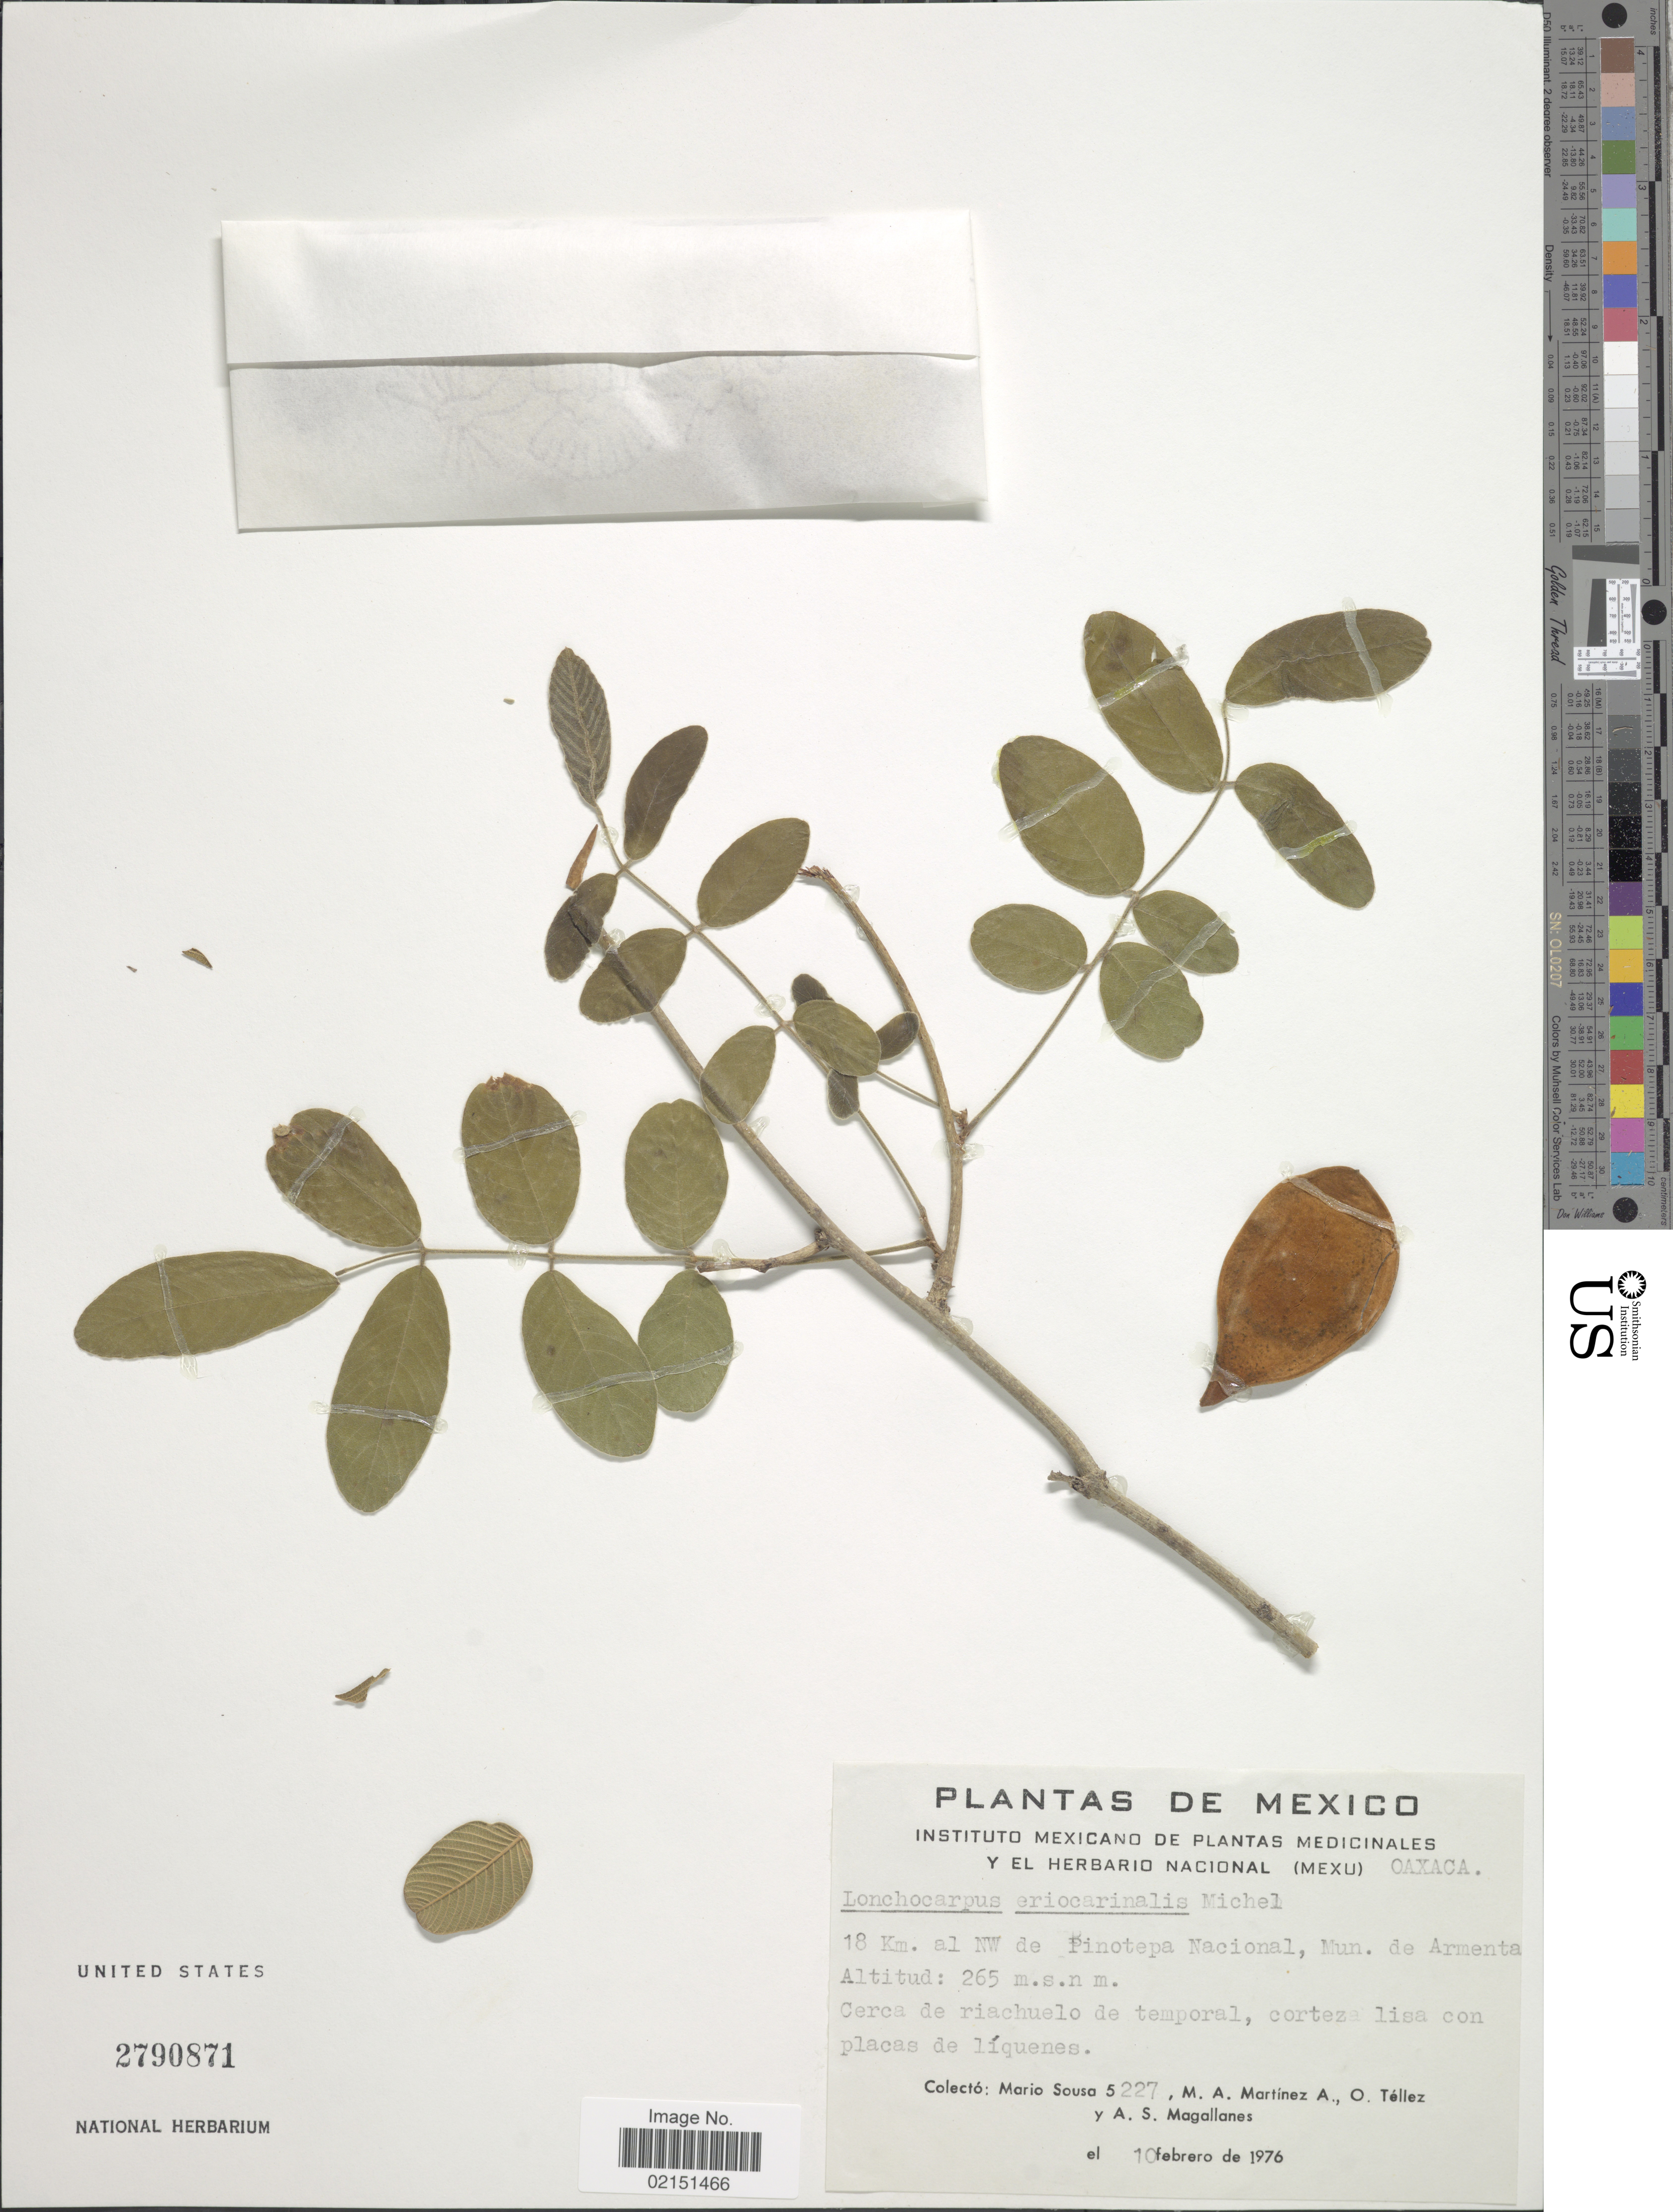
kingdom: Plantae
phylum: Tracheophyta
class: Magnoliopsida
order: Fabales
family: Fabaceae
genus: Lonchocarpus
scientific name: Lonchocarpus eriocarinalis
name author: Micheli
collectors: M. Sousa S., M. A. Martínez Alfaro, Téllez, O. & Schubert, B.G. & A. Magallanes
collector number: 5227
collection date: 1976-02-10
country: Mexico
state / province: Oaxaca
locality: Oaxaca. 18 Km. al NW de Pinotepa Nacional, Mun. de Armenta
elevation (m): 265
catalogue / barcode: US 2790871